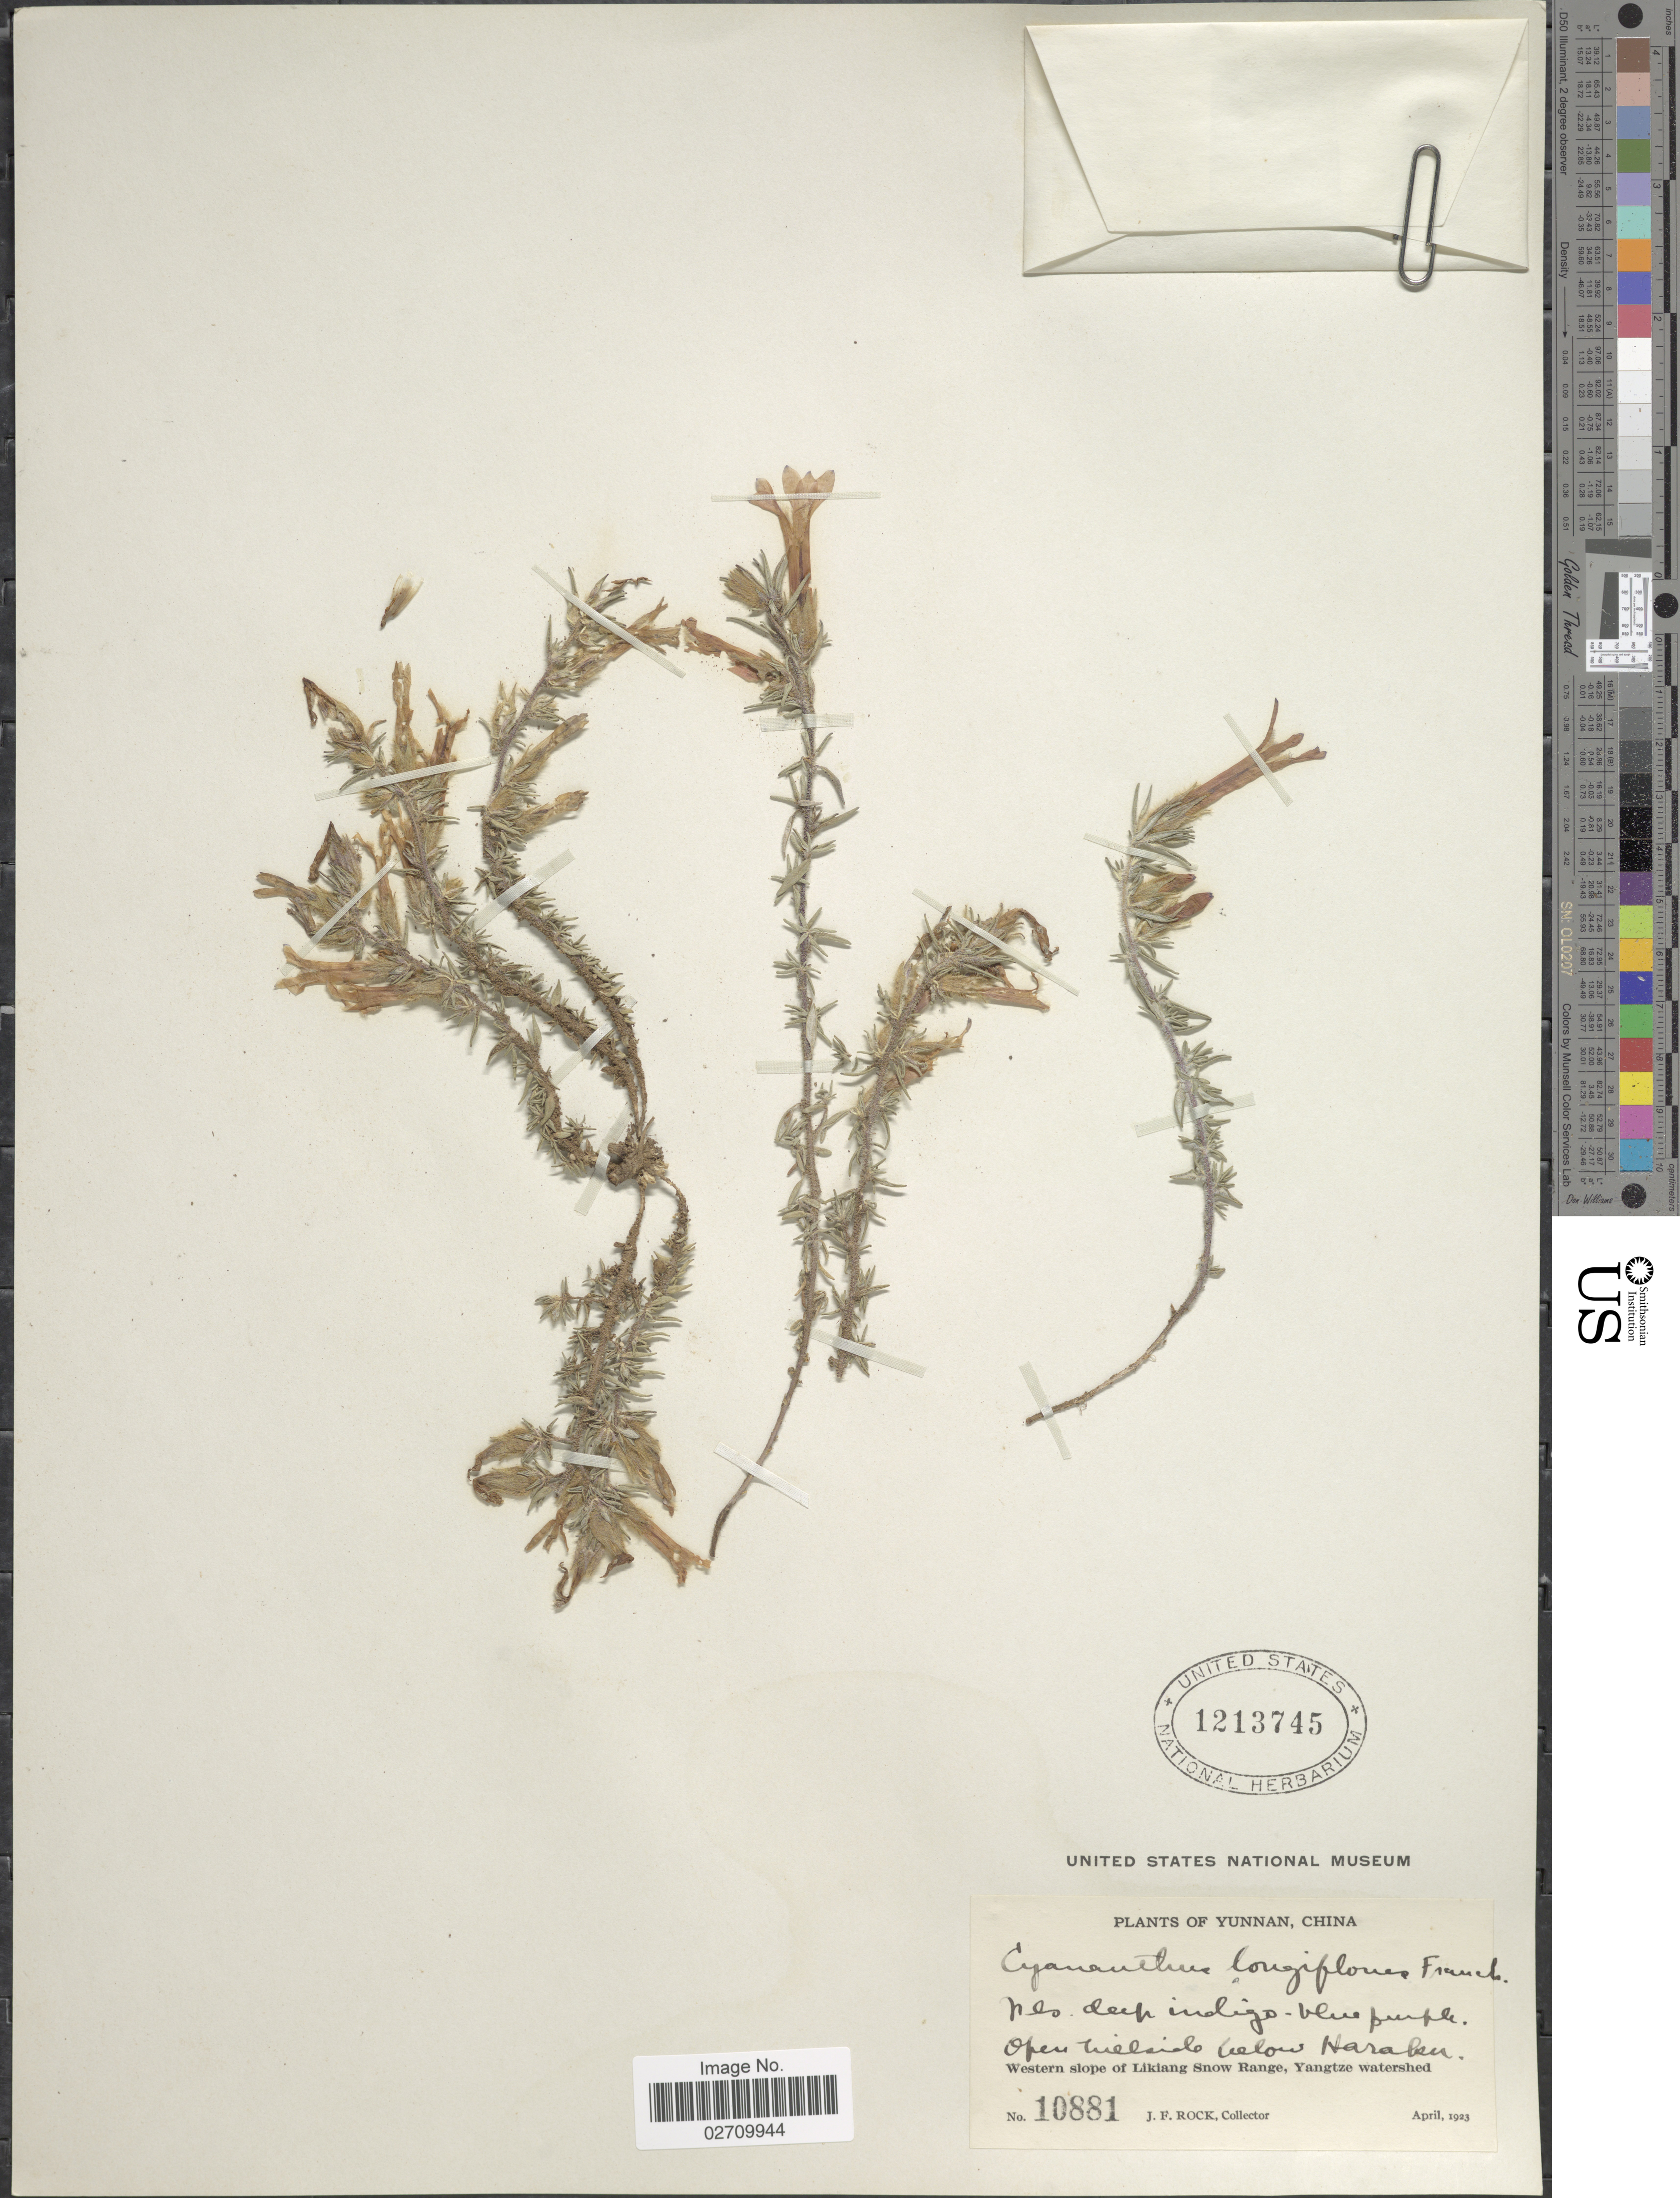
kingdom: Plantae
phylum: Tracheophyta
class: Magnoliopsida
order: Asterales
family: Campanulaceae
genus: Cyananthus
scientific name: Cyananthus longiflorus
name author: Franch.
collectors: J. F. Rock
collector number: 10881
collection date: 1923-04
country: China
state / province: Yunnan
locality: Below Harabu. Western slope of Likiang Snow Range, Yangtze watershed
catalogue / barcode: US 1213745